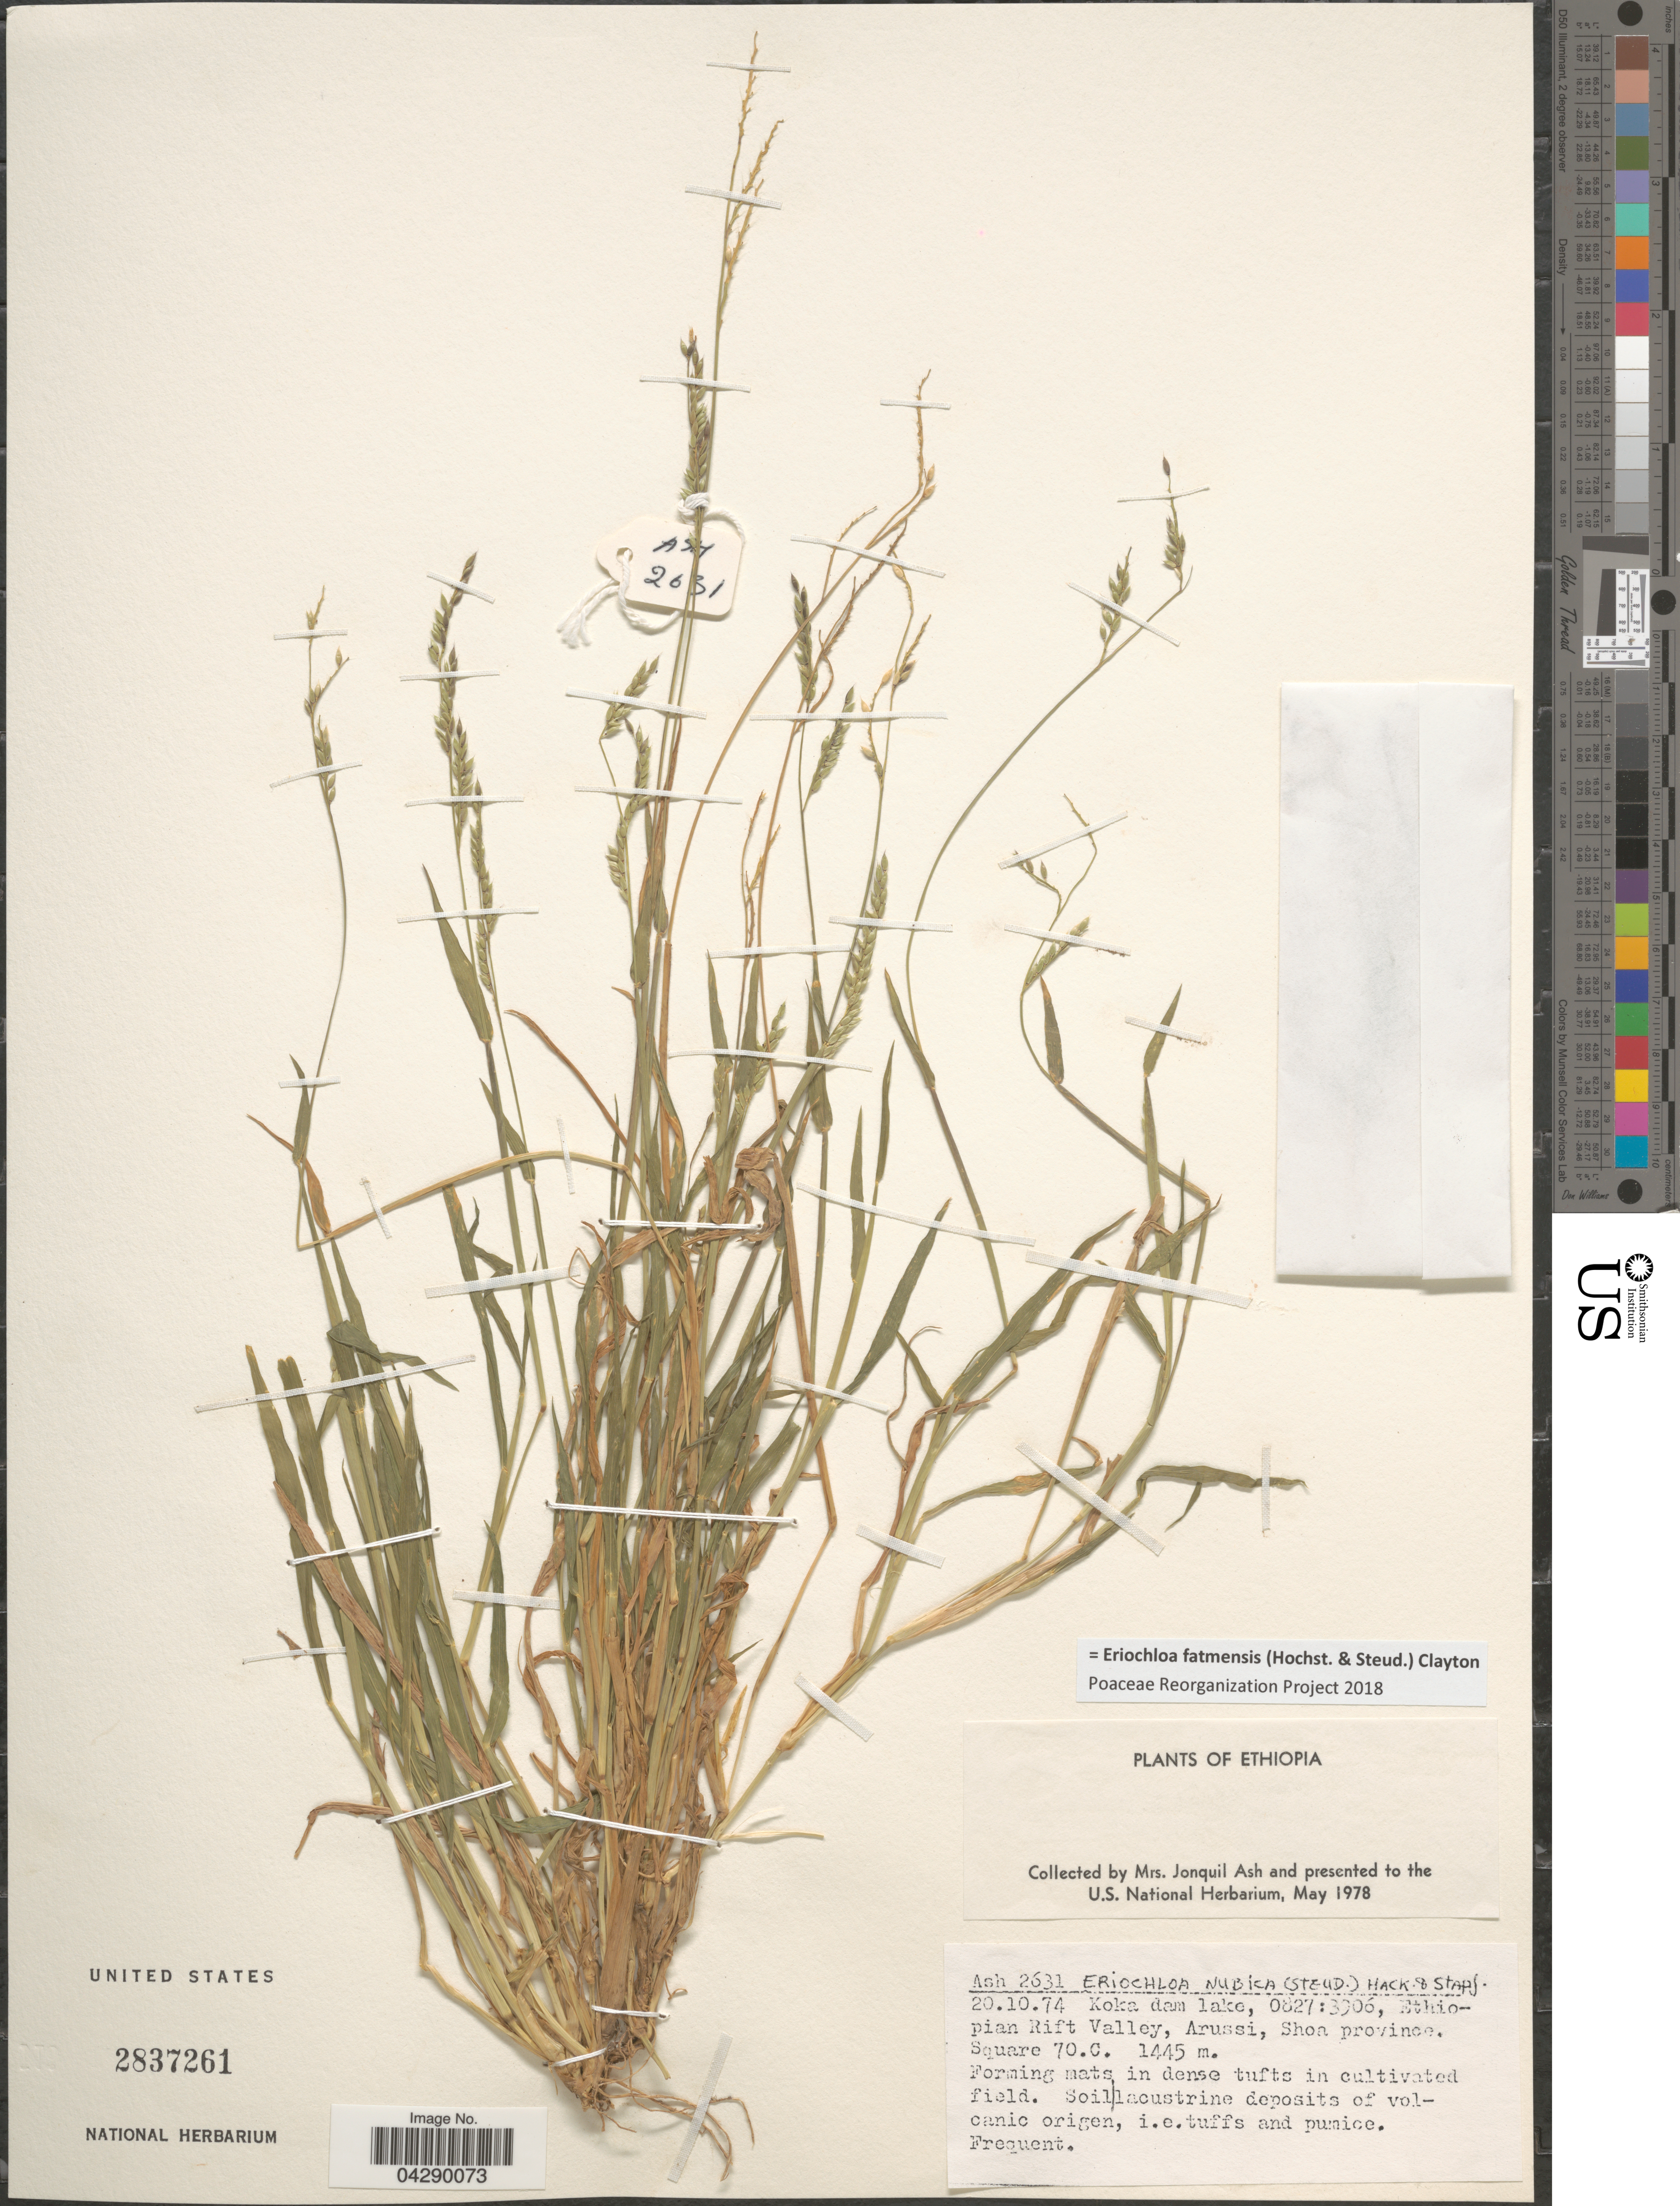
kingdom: Plantae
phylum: Tracheophyta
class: Liliopsida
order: Poales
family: Poaceae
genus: Eriochloa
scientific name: Eriochloa fatmensis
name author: (Hochst. & Steud.) Clayton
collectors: J. Ash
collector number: Ash2631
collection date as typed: Transcribed d/m/y: 20/10/74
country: Ethiopia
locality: Koka dam lake, 0827:3906, Ethiopian Rift Valley, Arussi, Shoa province.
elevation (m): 1445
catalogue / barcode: US 2837261